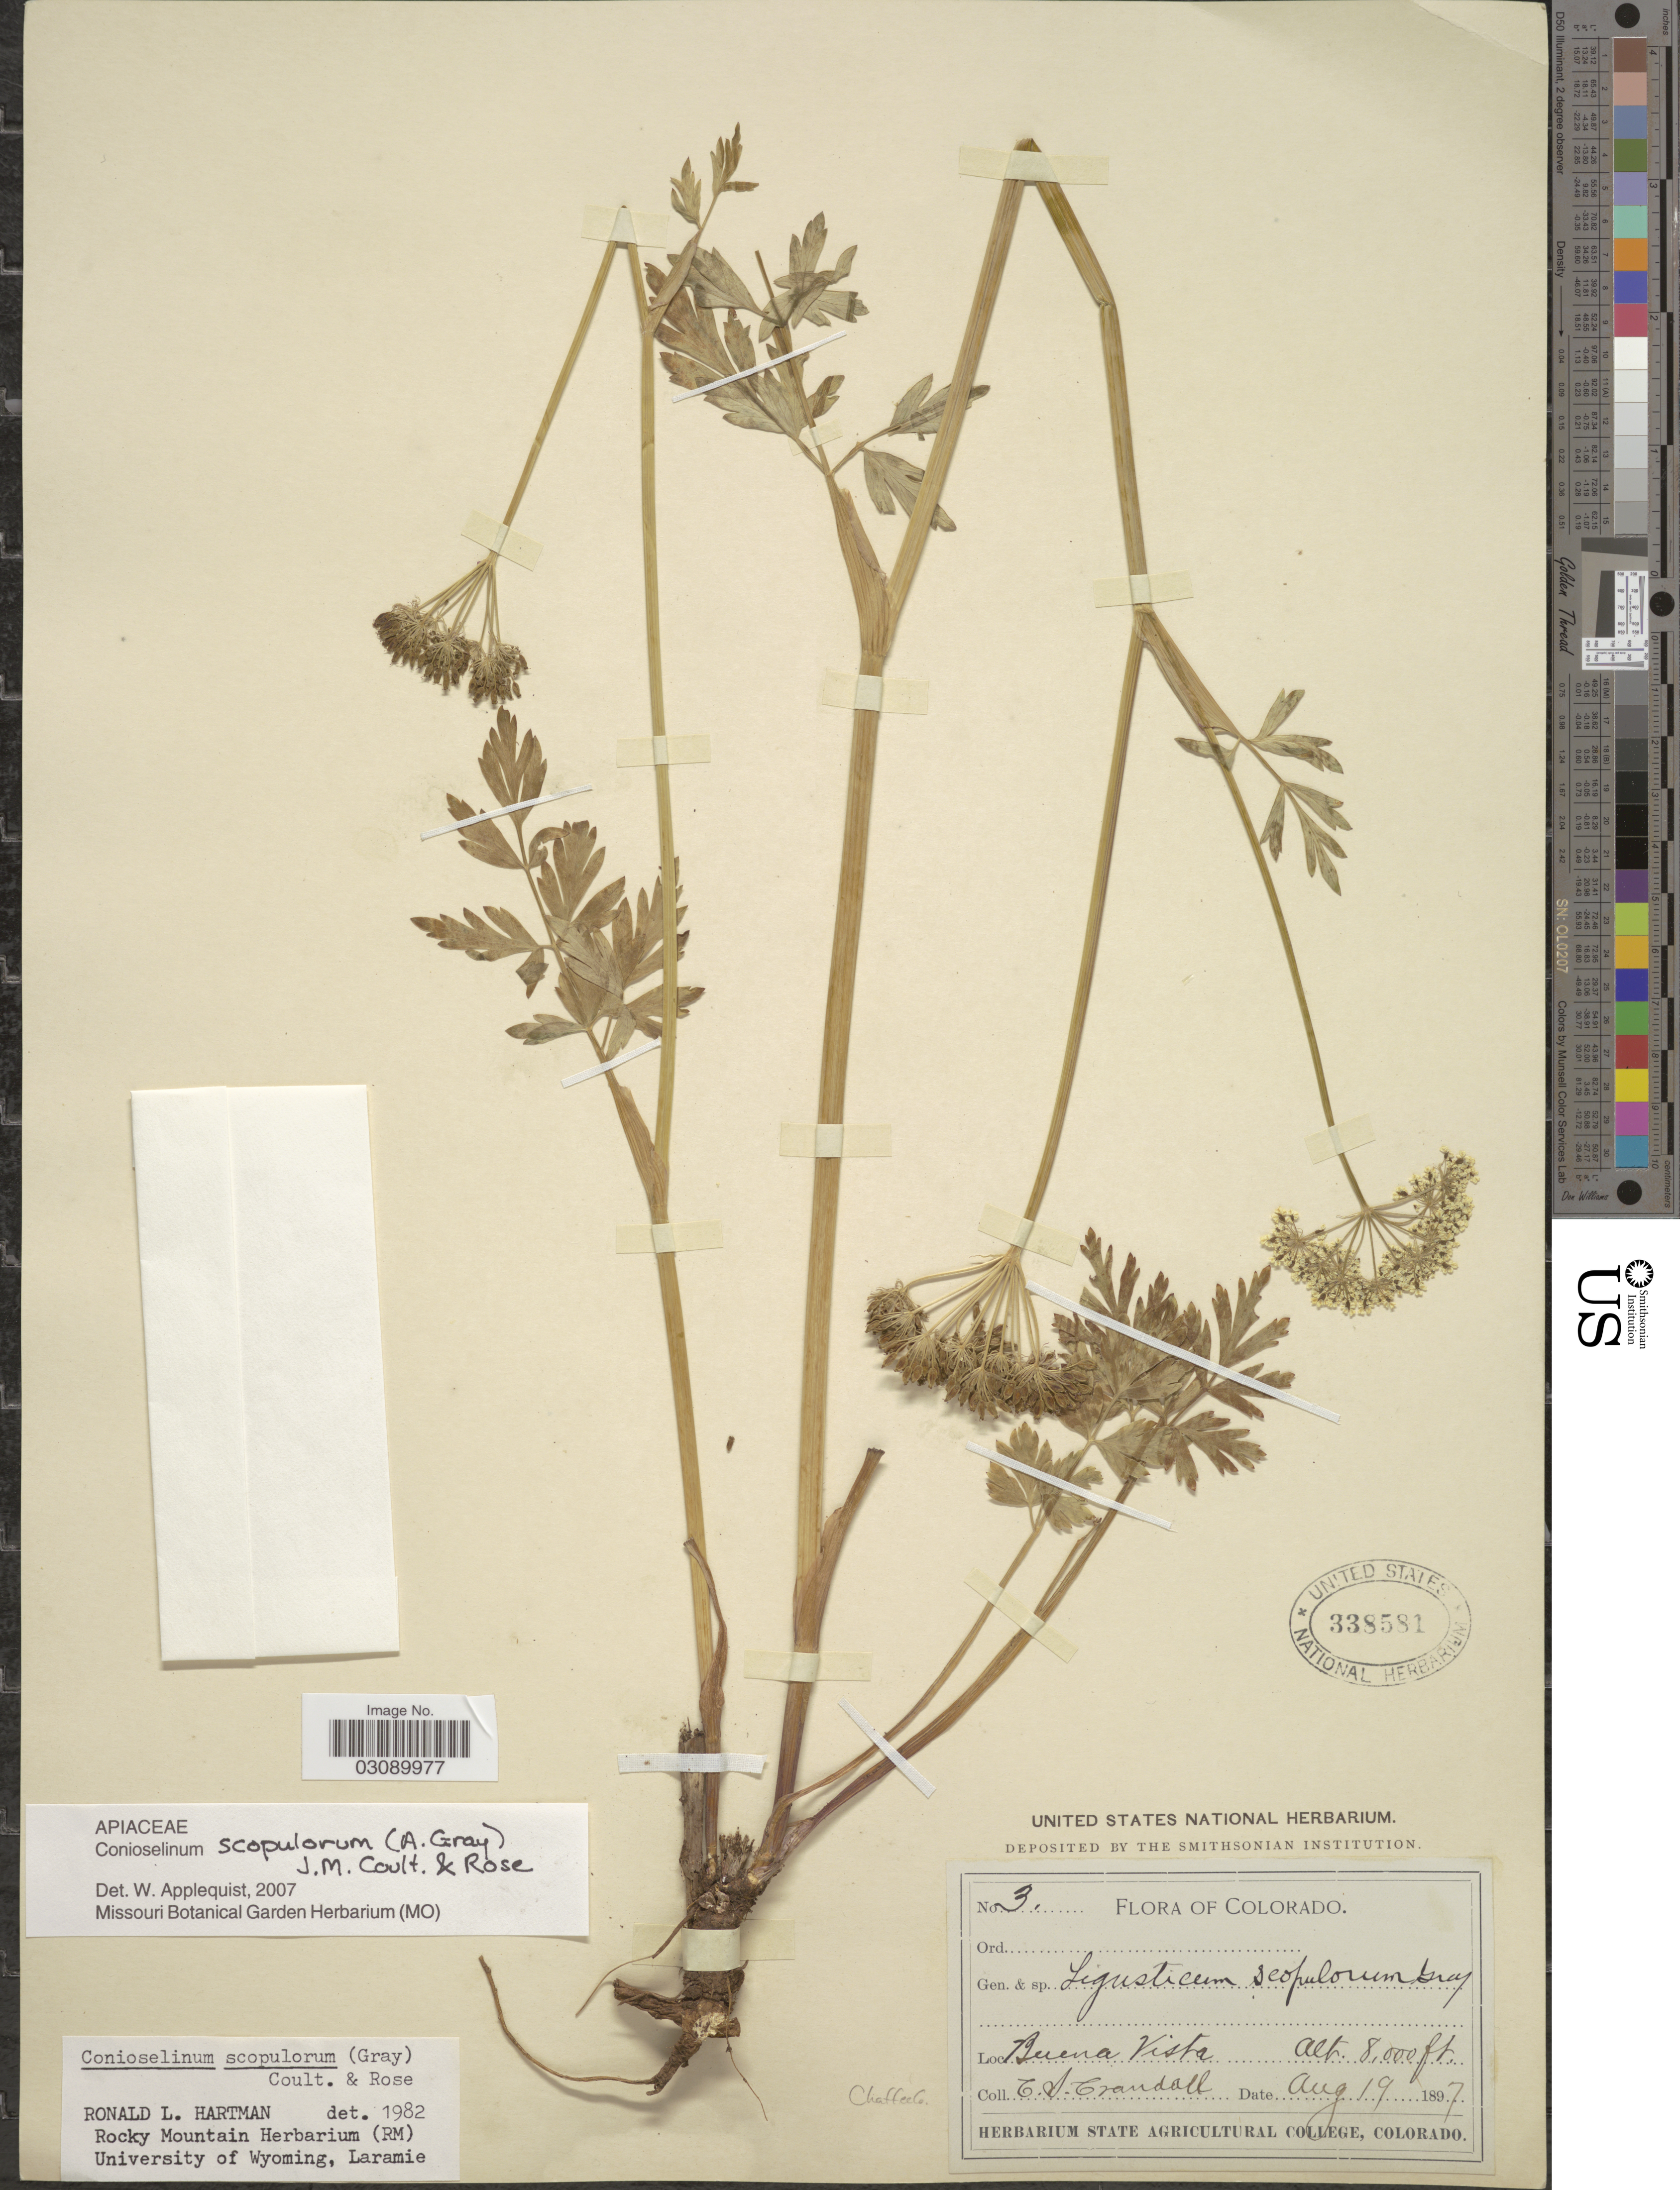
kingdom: Plantae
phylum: Tracheophyta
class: Magnoliopsida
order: Apiales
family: Apiaceae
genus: Conioselinum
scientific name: Conioselinum scopulorum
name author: (A. Gray) J.M. Coult. & Rose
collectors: C. Crandall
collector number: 3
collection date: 1897-08-19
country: United States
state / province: Colorado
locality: Buena Vista. Chaffee Co.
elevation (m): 2438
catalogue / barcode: US 338581